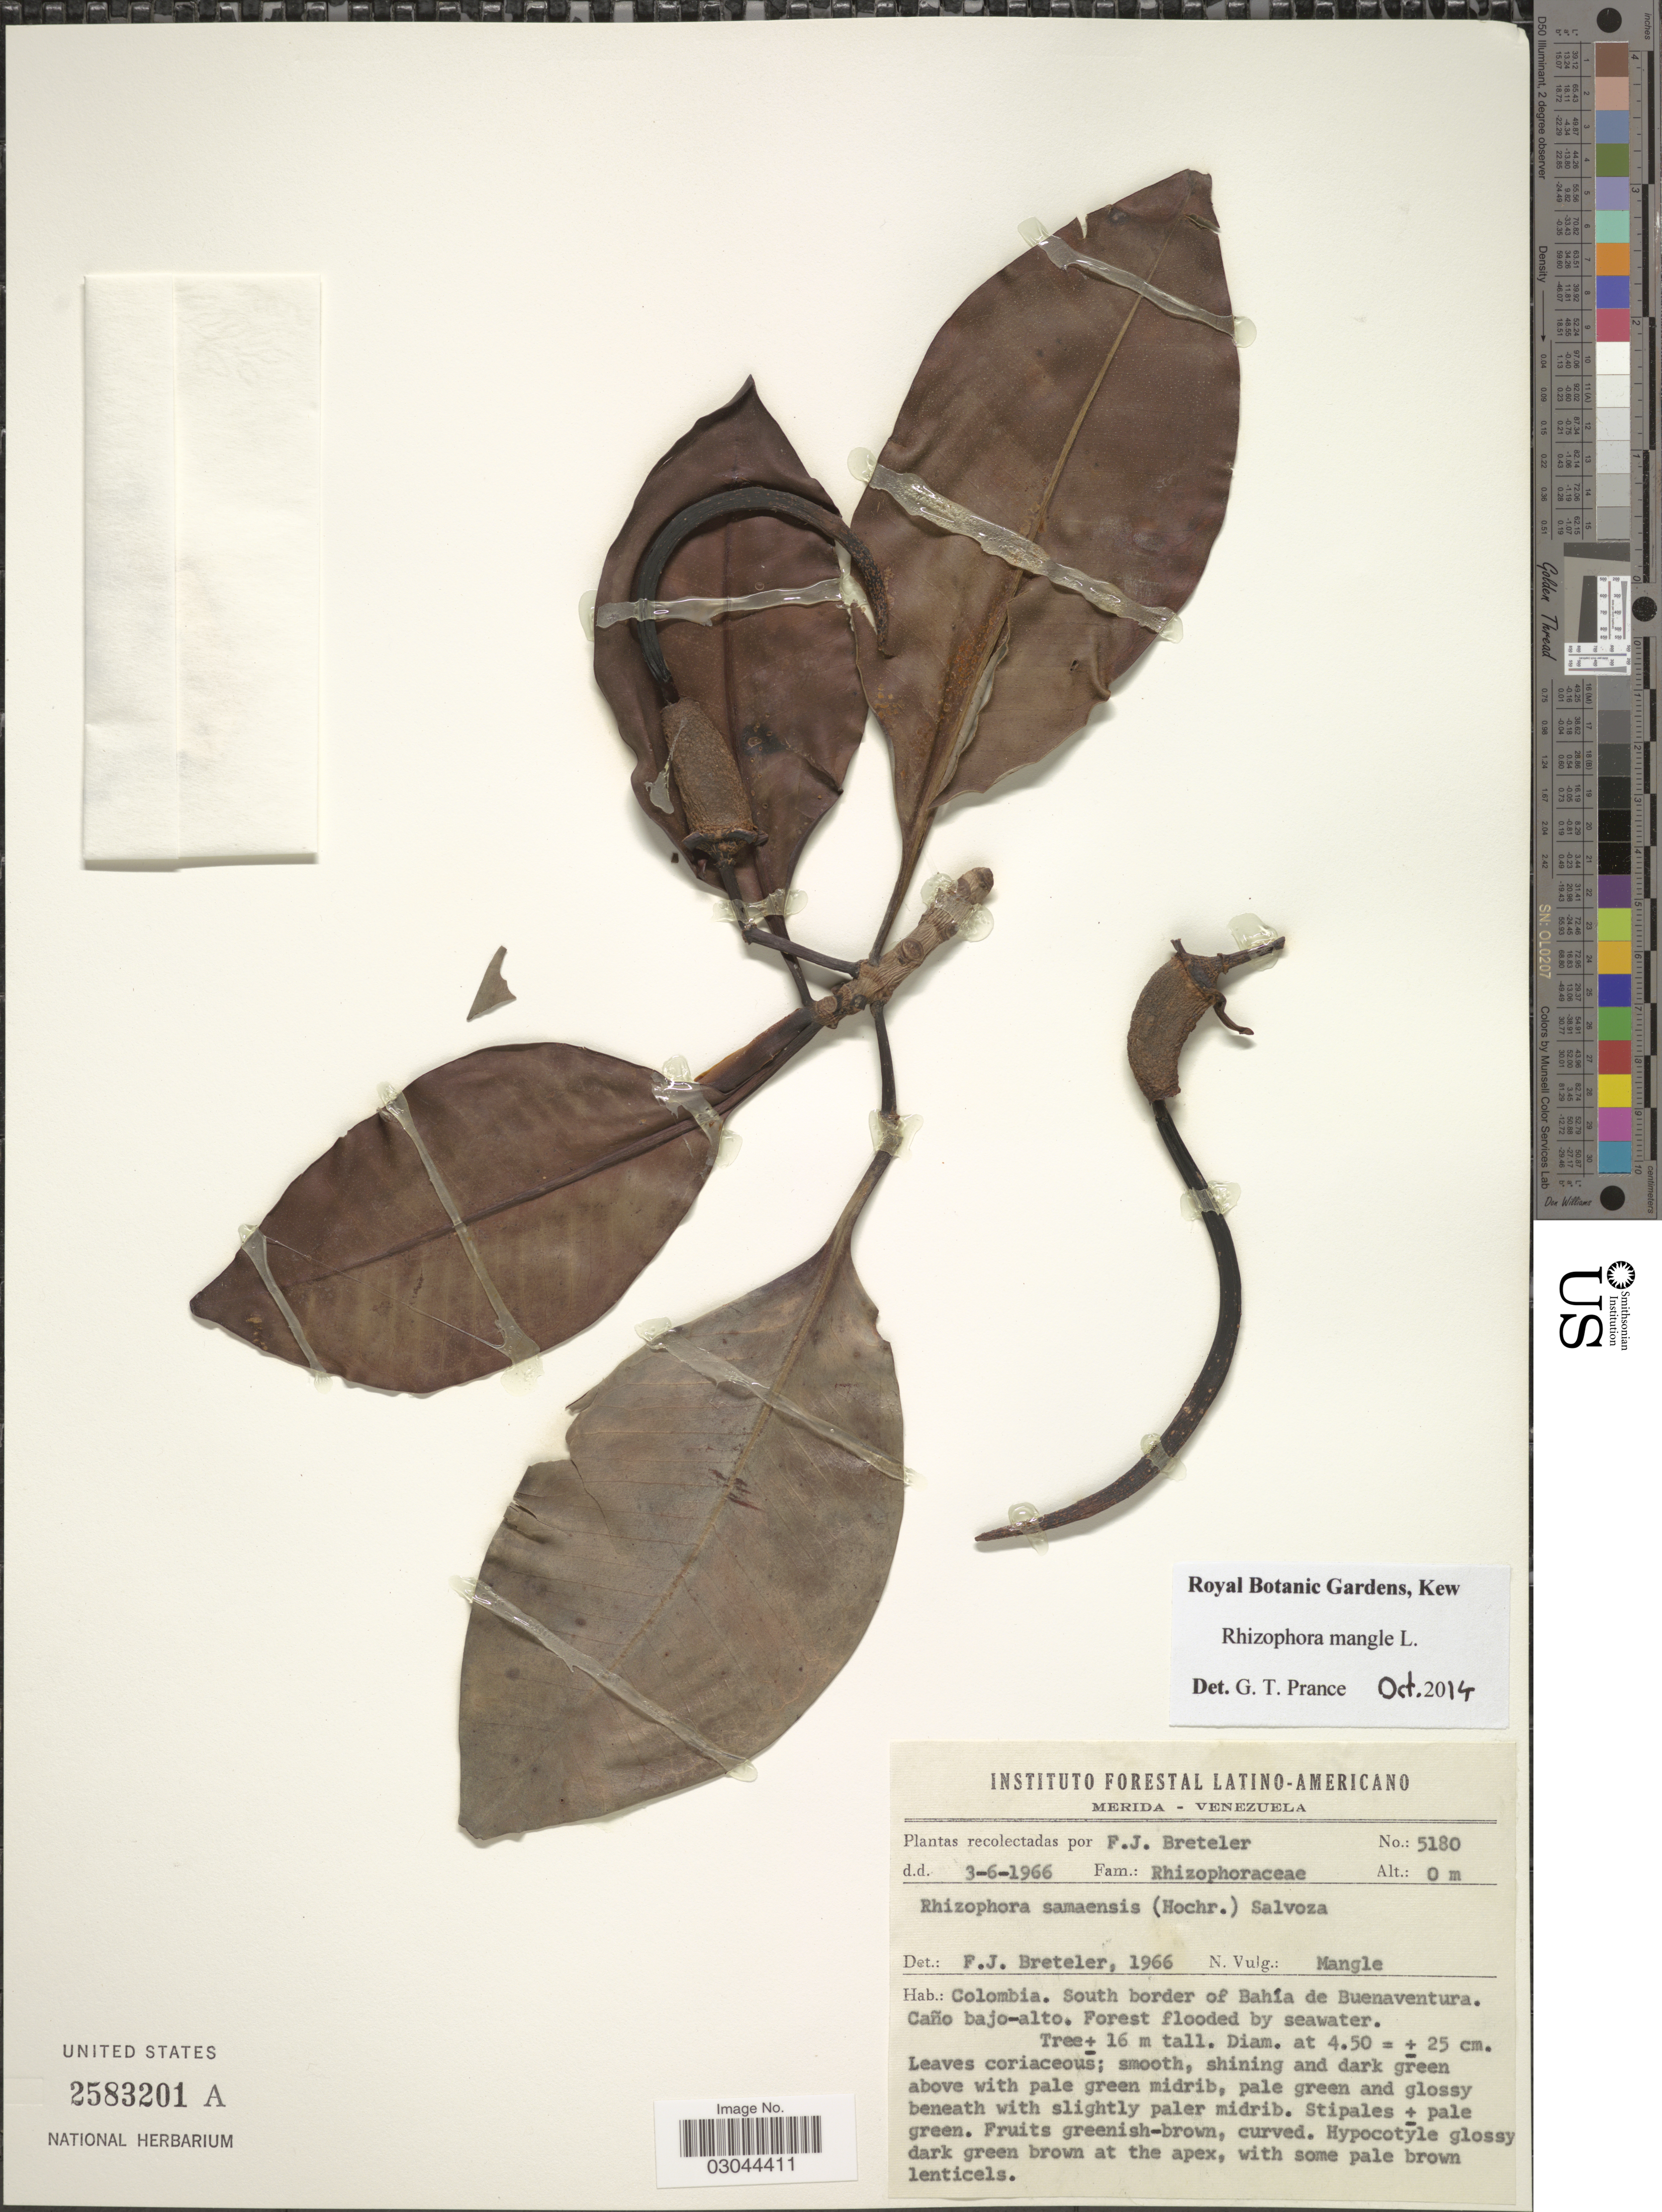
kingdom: Plantae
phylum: Tracheophyta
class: Magnoliopsida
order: Malpighiales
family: Rhizophoraceae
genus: Rhizophora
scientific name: Rhizophora mangle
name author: L.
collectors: F. J. Breteler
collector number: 5180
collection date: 1966-06-03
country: Colombia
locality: South border of Bahía de Buenaventura. Caño bajo-alto. Forest flooded by seawater.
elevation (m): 0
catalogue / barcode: US 2583201A